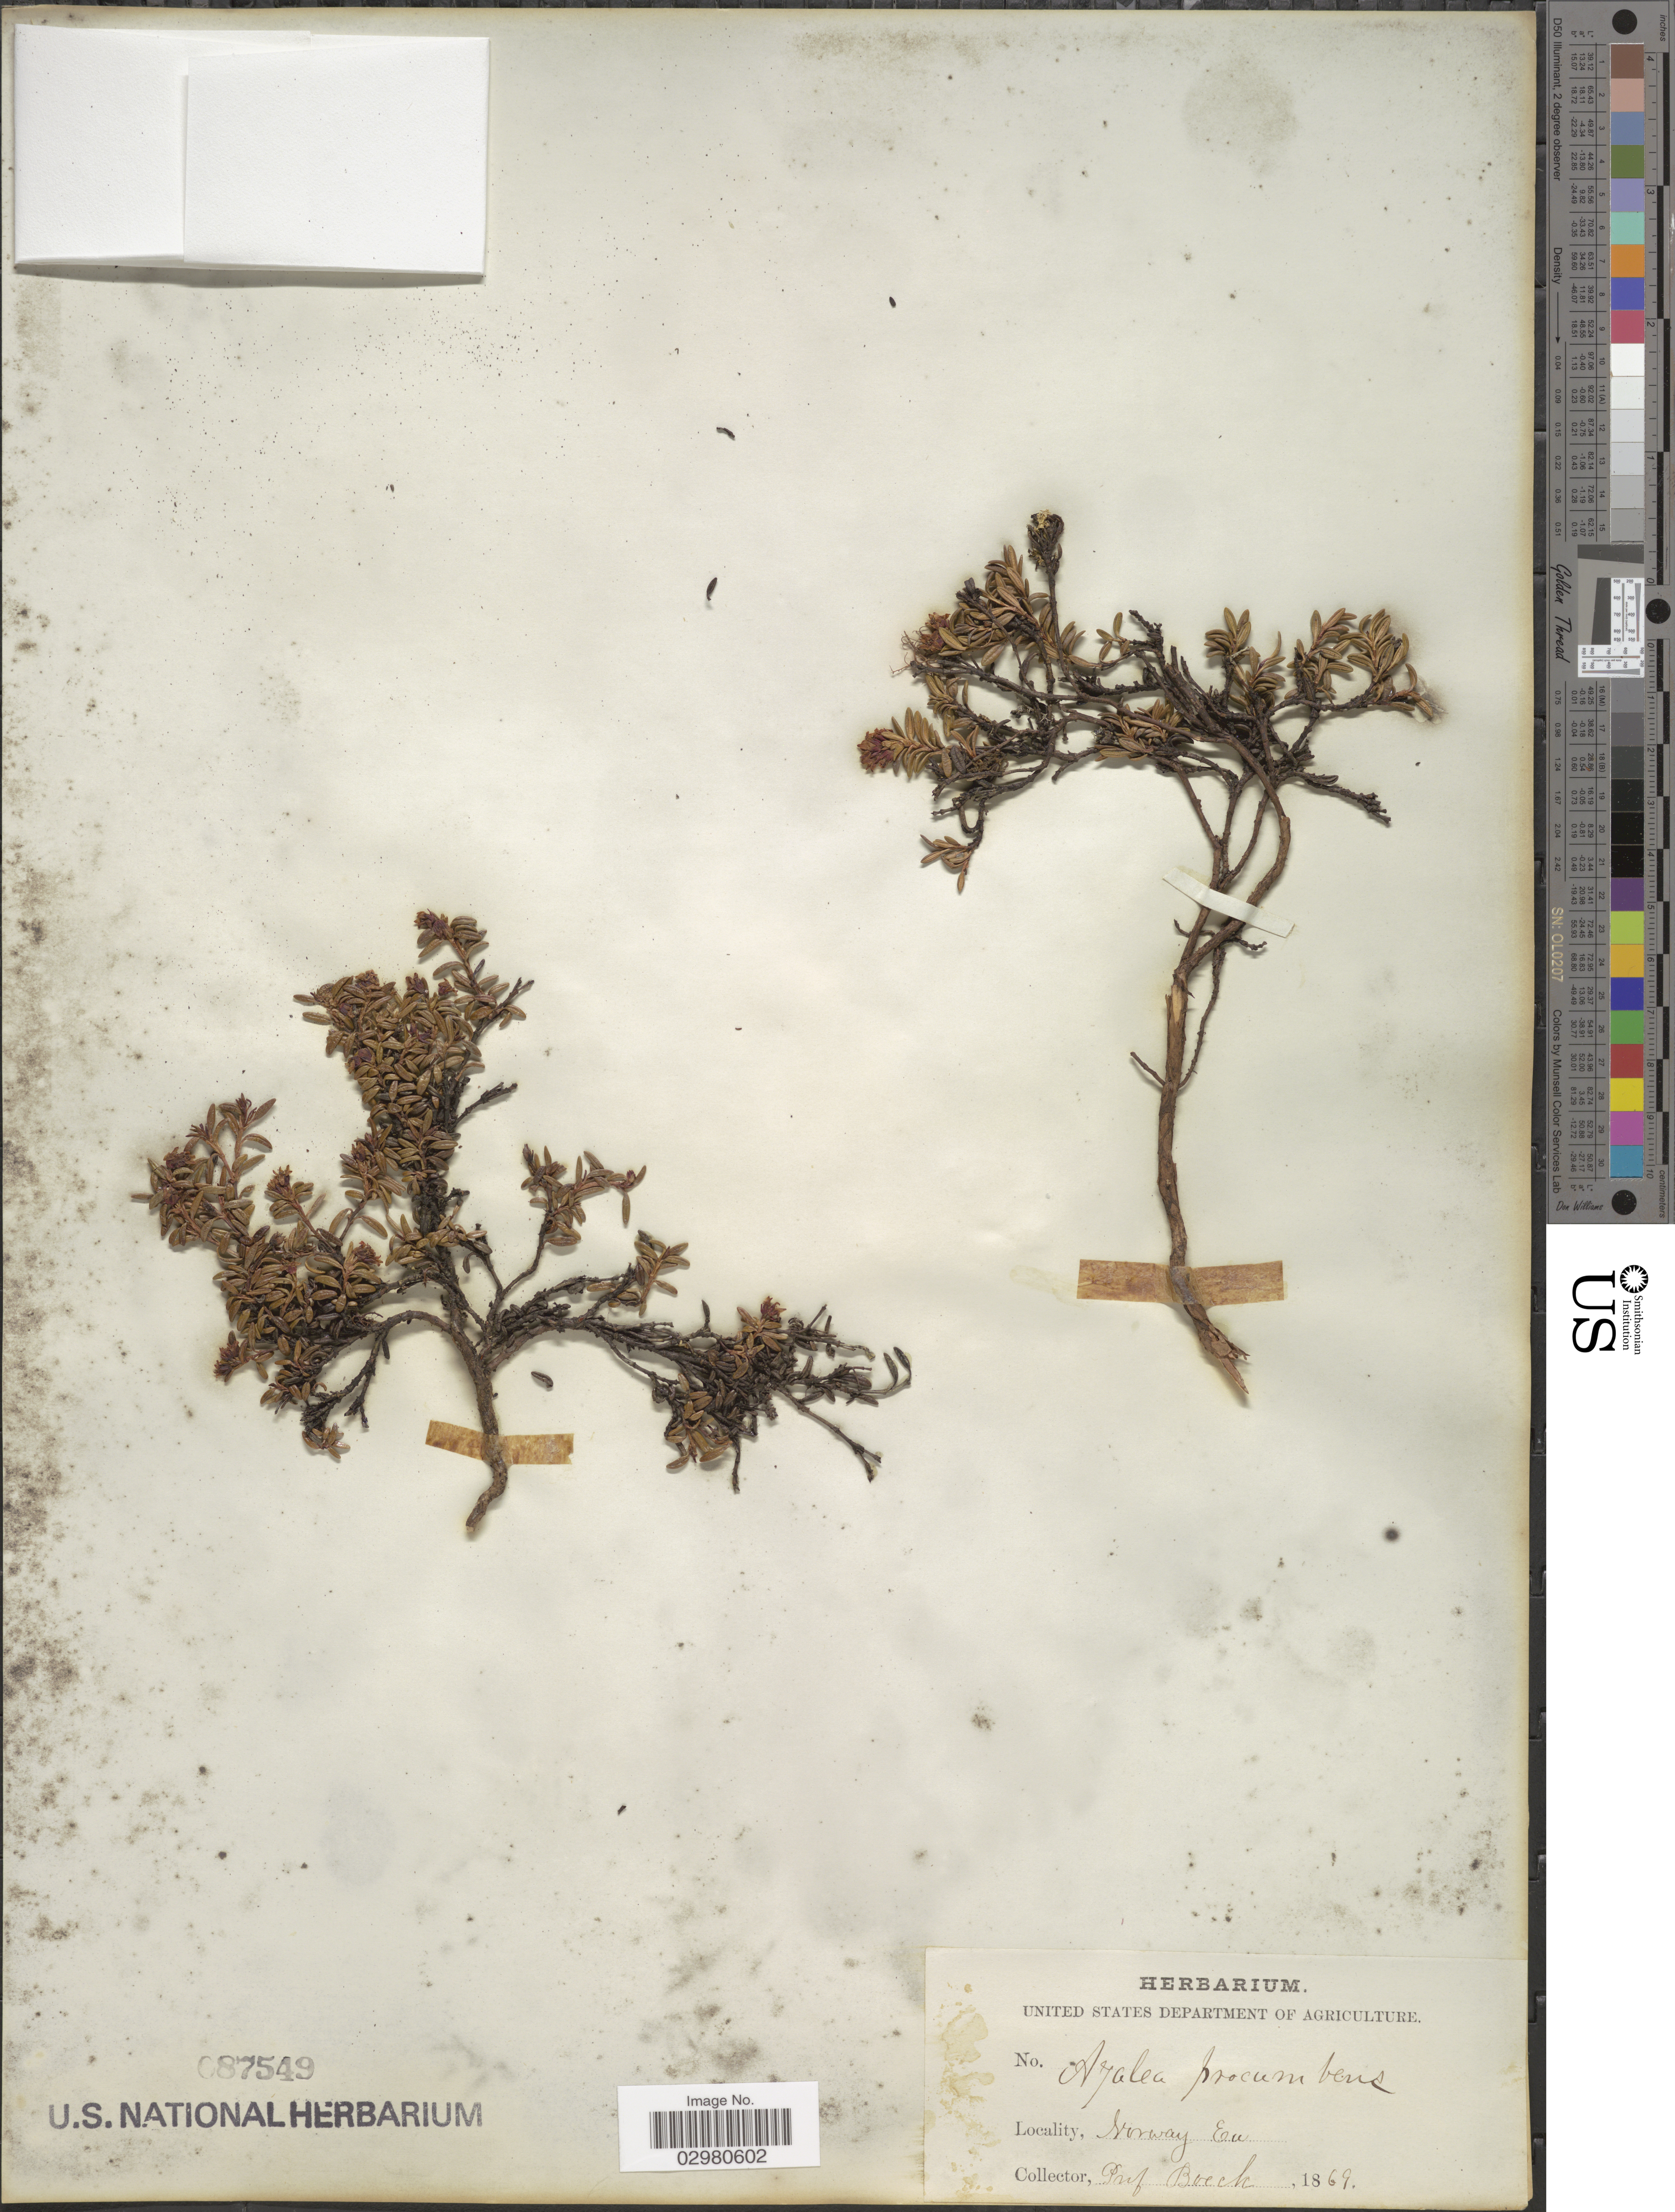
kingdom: Plantae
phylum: Tracheophyta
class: Magnoliopsida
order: Ericales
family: Ericaceae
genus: Loiseleuria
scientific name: Loiseleuria procumbens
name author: (L.) Desv.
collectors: P. Boeck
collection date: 1869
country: Norway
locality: Norway Eu.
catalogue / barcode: US 87549